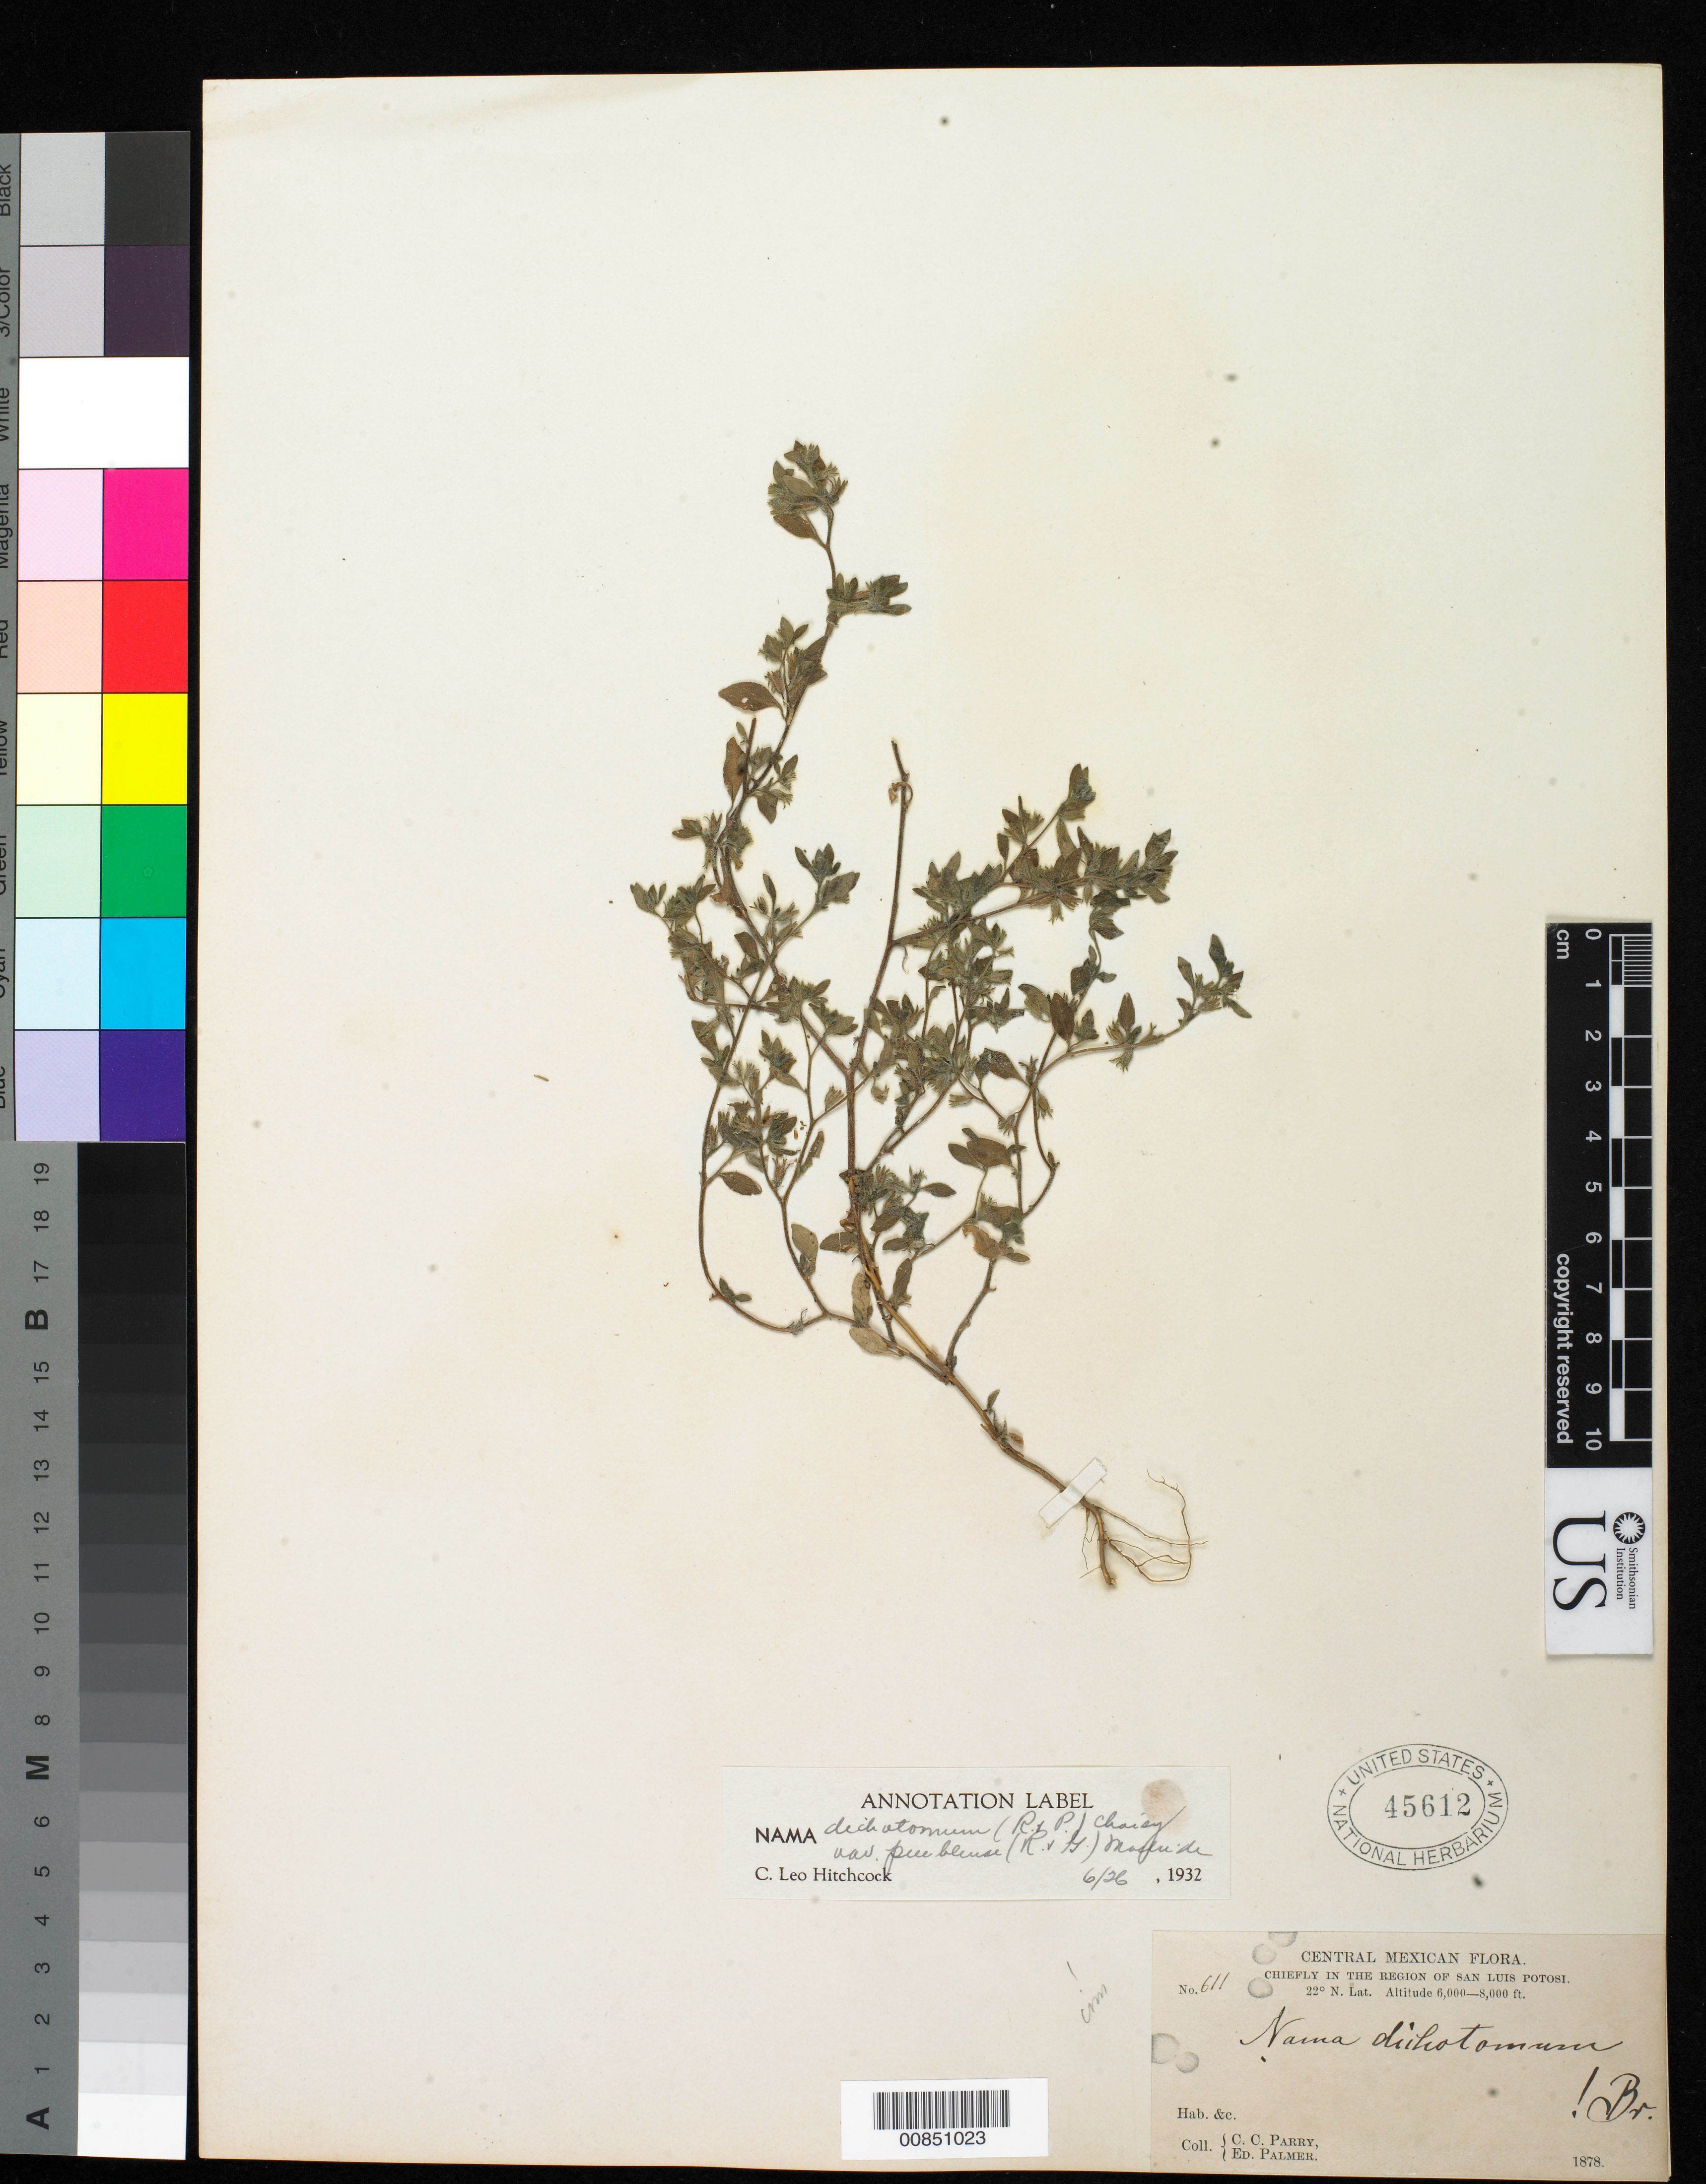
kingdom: Plantae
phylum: Tracheophyta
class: Magnoliopsida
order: Boraginales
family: Namaceae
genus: Nama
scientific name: Nama dichotoma var. pueblensis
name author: (B.L. Rob. & Greenm.) J.F. Macbr.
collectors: C. C. Parry & E. Palmer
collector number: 611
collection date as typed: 1878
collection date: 1878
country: Mexico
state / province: San Luis Potosí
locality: Chiefly in the region of San Luis Potosí.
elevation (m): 1829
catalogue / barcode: US 45612